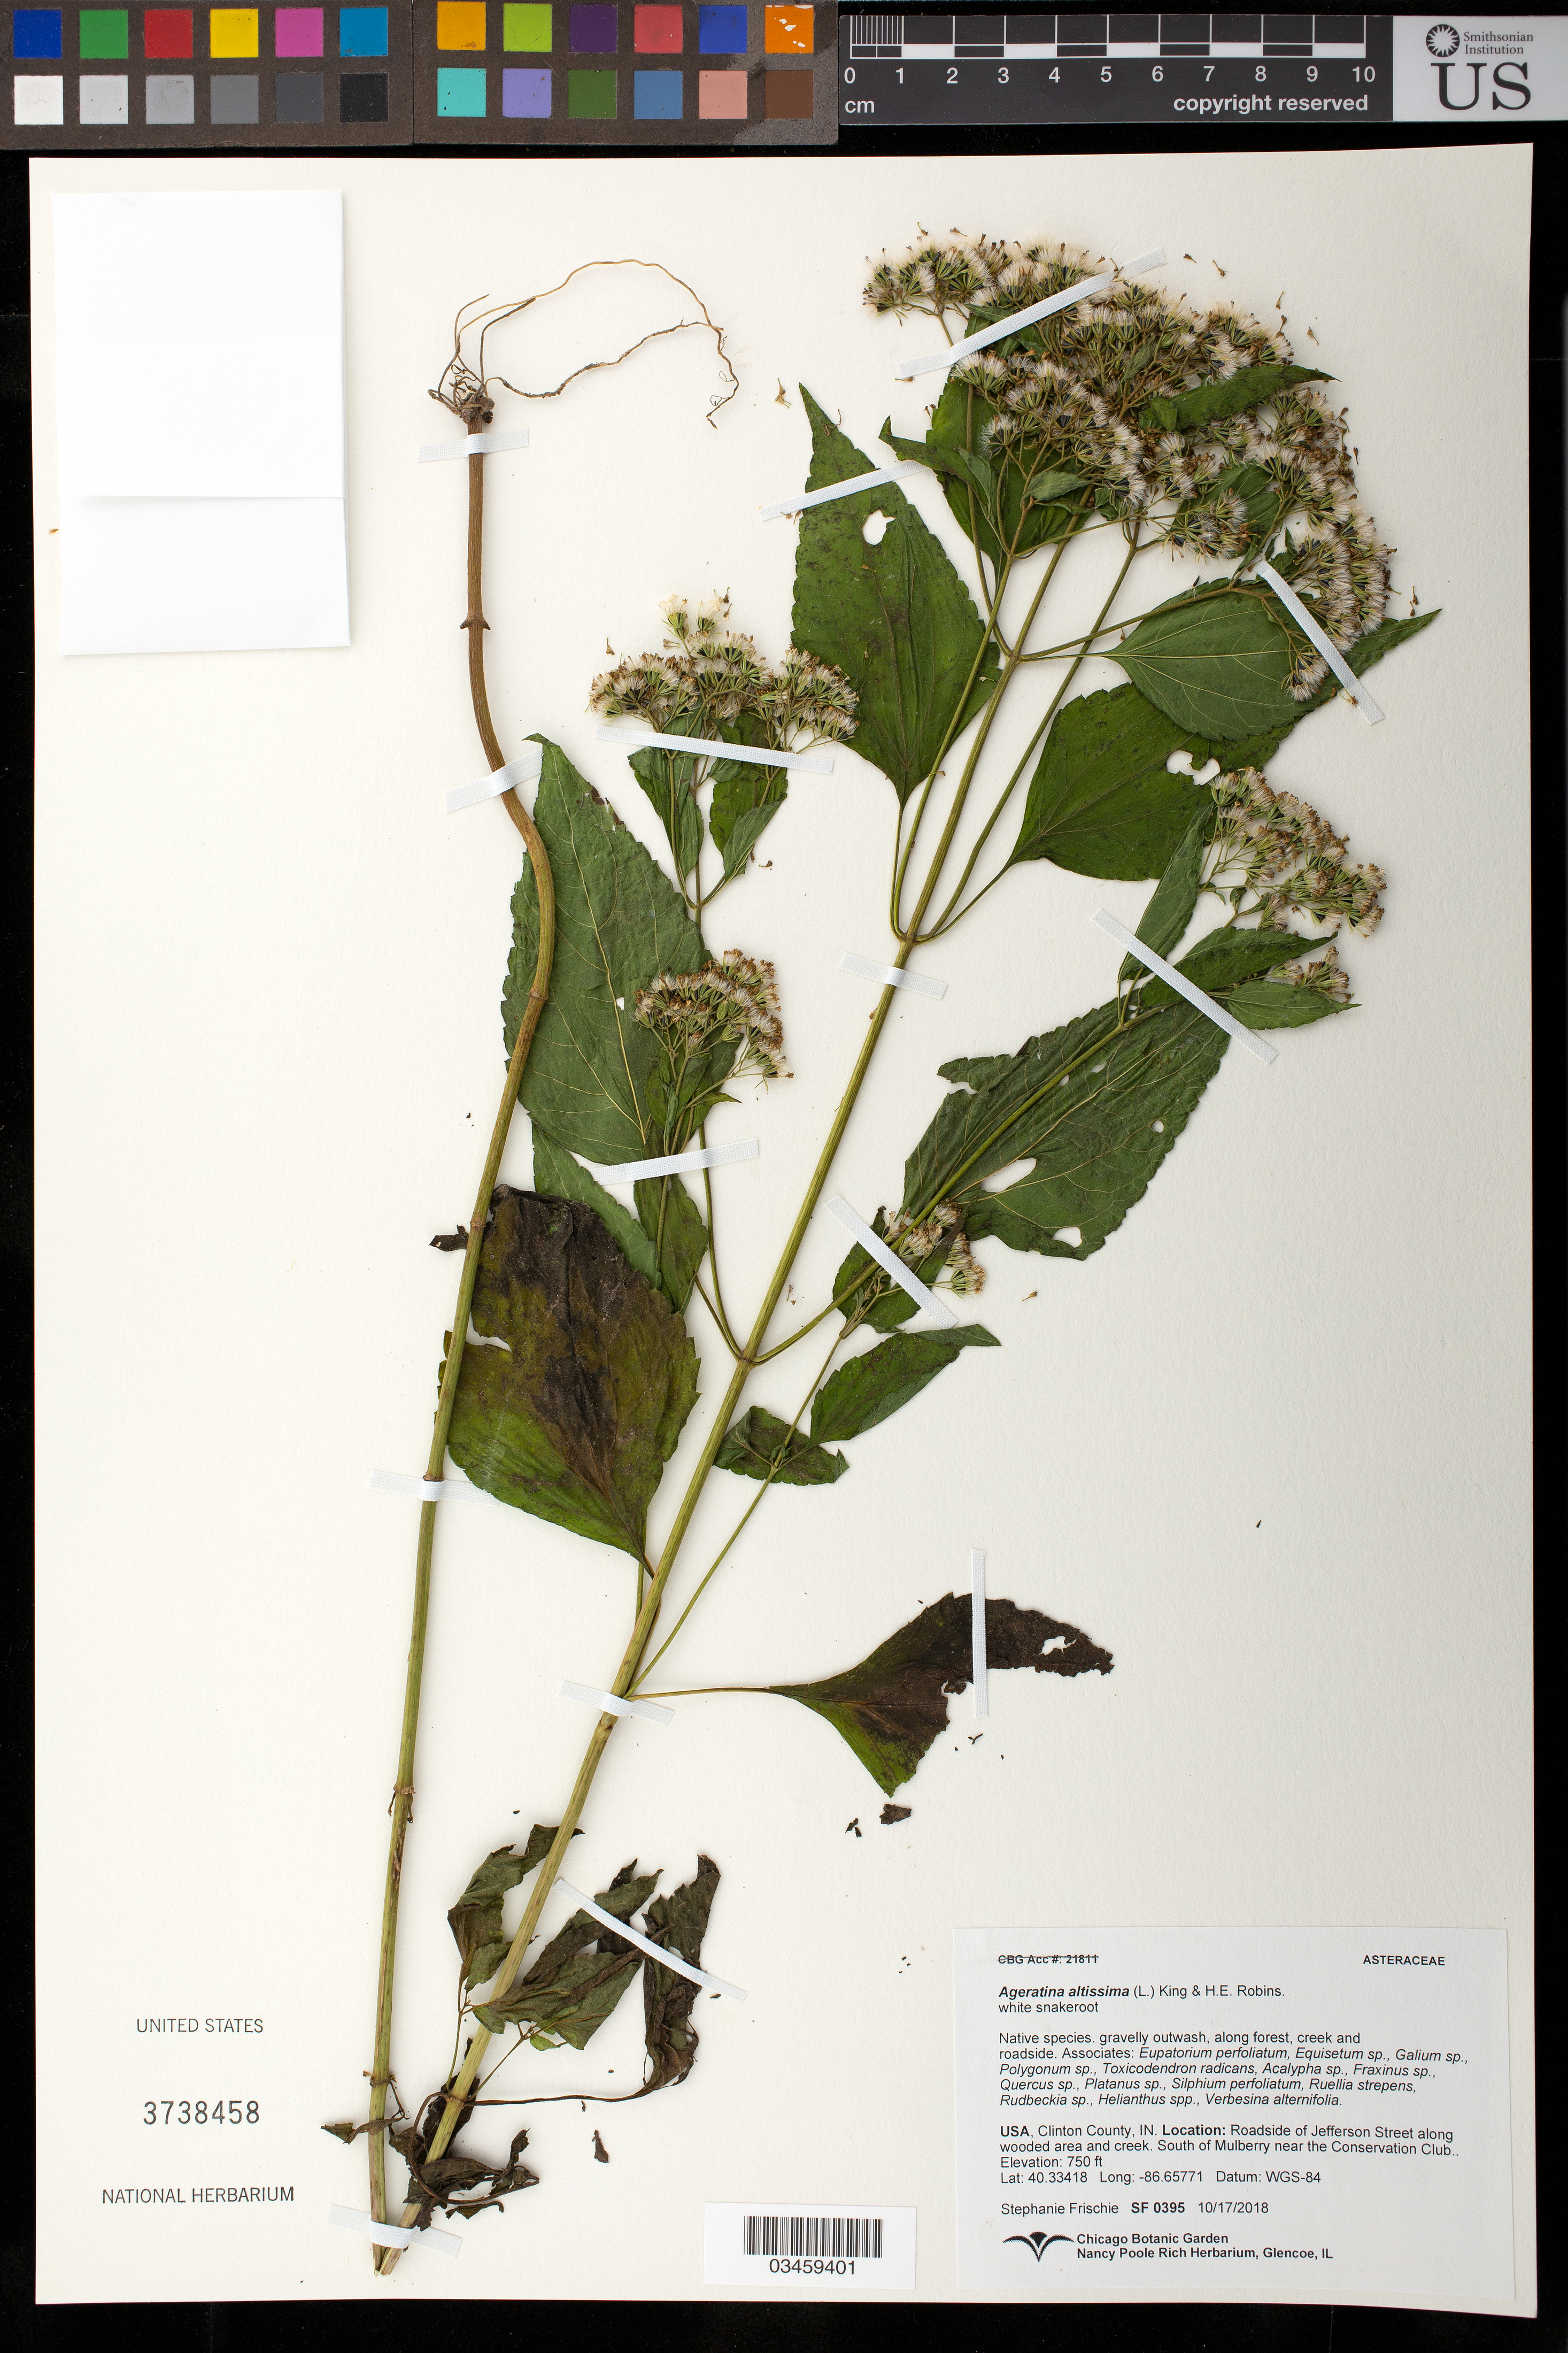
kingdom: Plantae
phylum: Tracheophyta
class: Magnoliopsida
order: Asterales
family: Asteraceae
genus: Ageratina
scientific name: Ageratina altissima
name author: (L.) R.M. King & H. Rob.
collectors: S. Frischie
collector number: SF0395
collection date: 2018-10-17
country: United States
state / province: Indiana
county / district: Clinton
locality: Roadside of Jefferson Street along wooded area and creek. S of Mulberry near the Conservation Club.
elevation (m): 229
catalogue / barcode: US 3738458